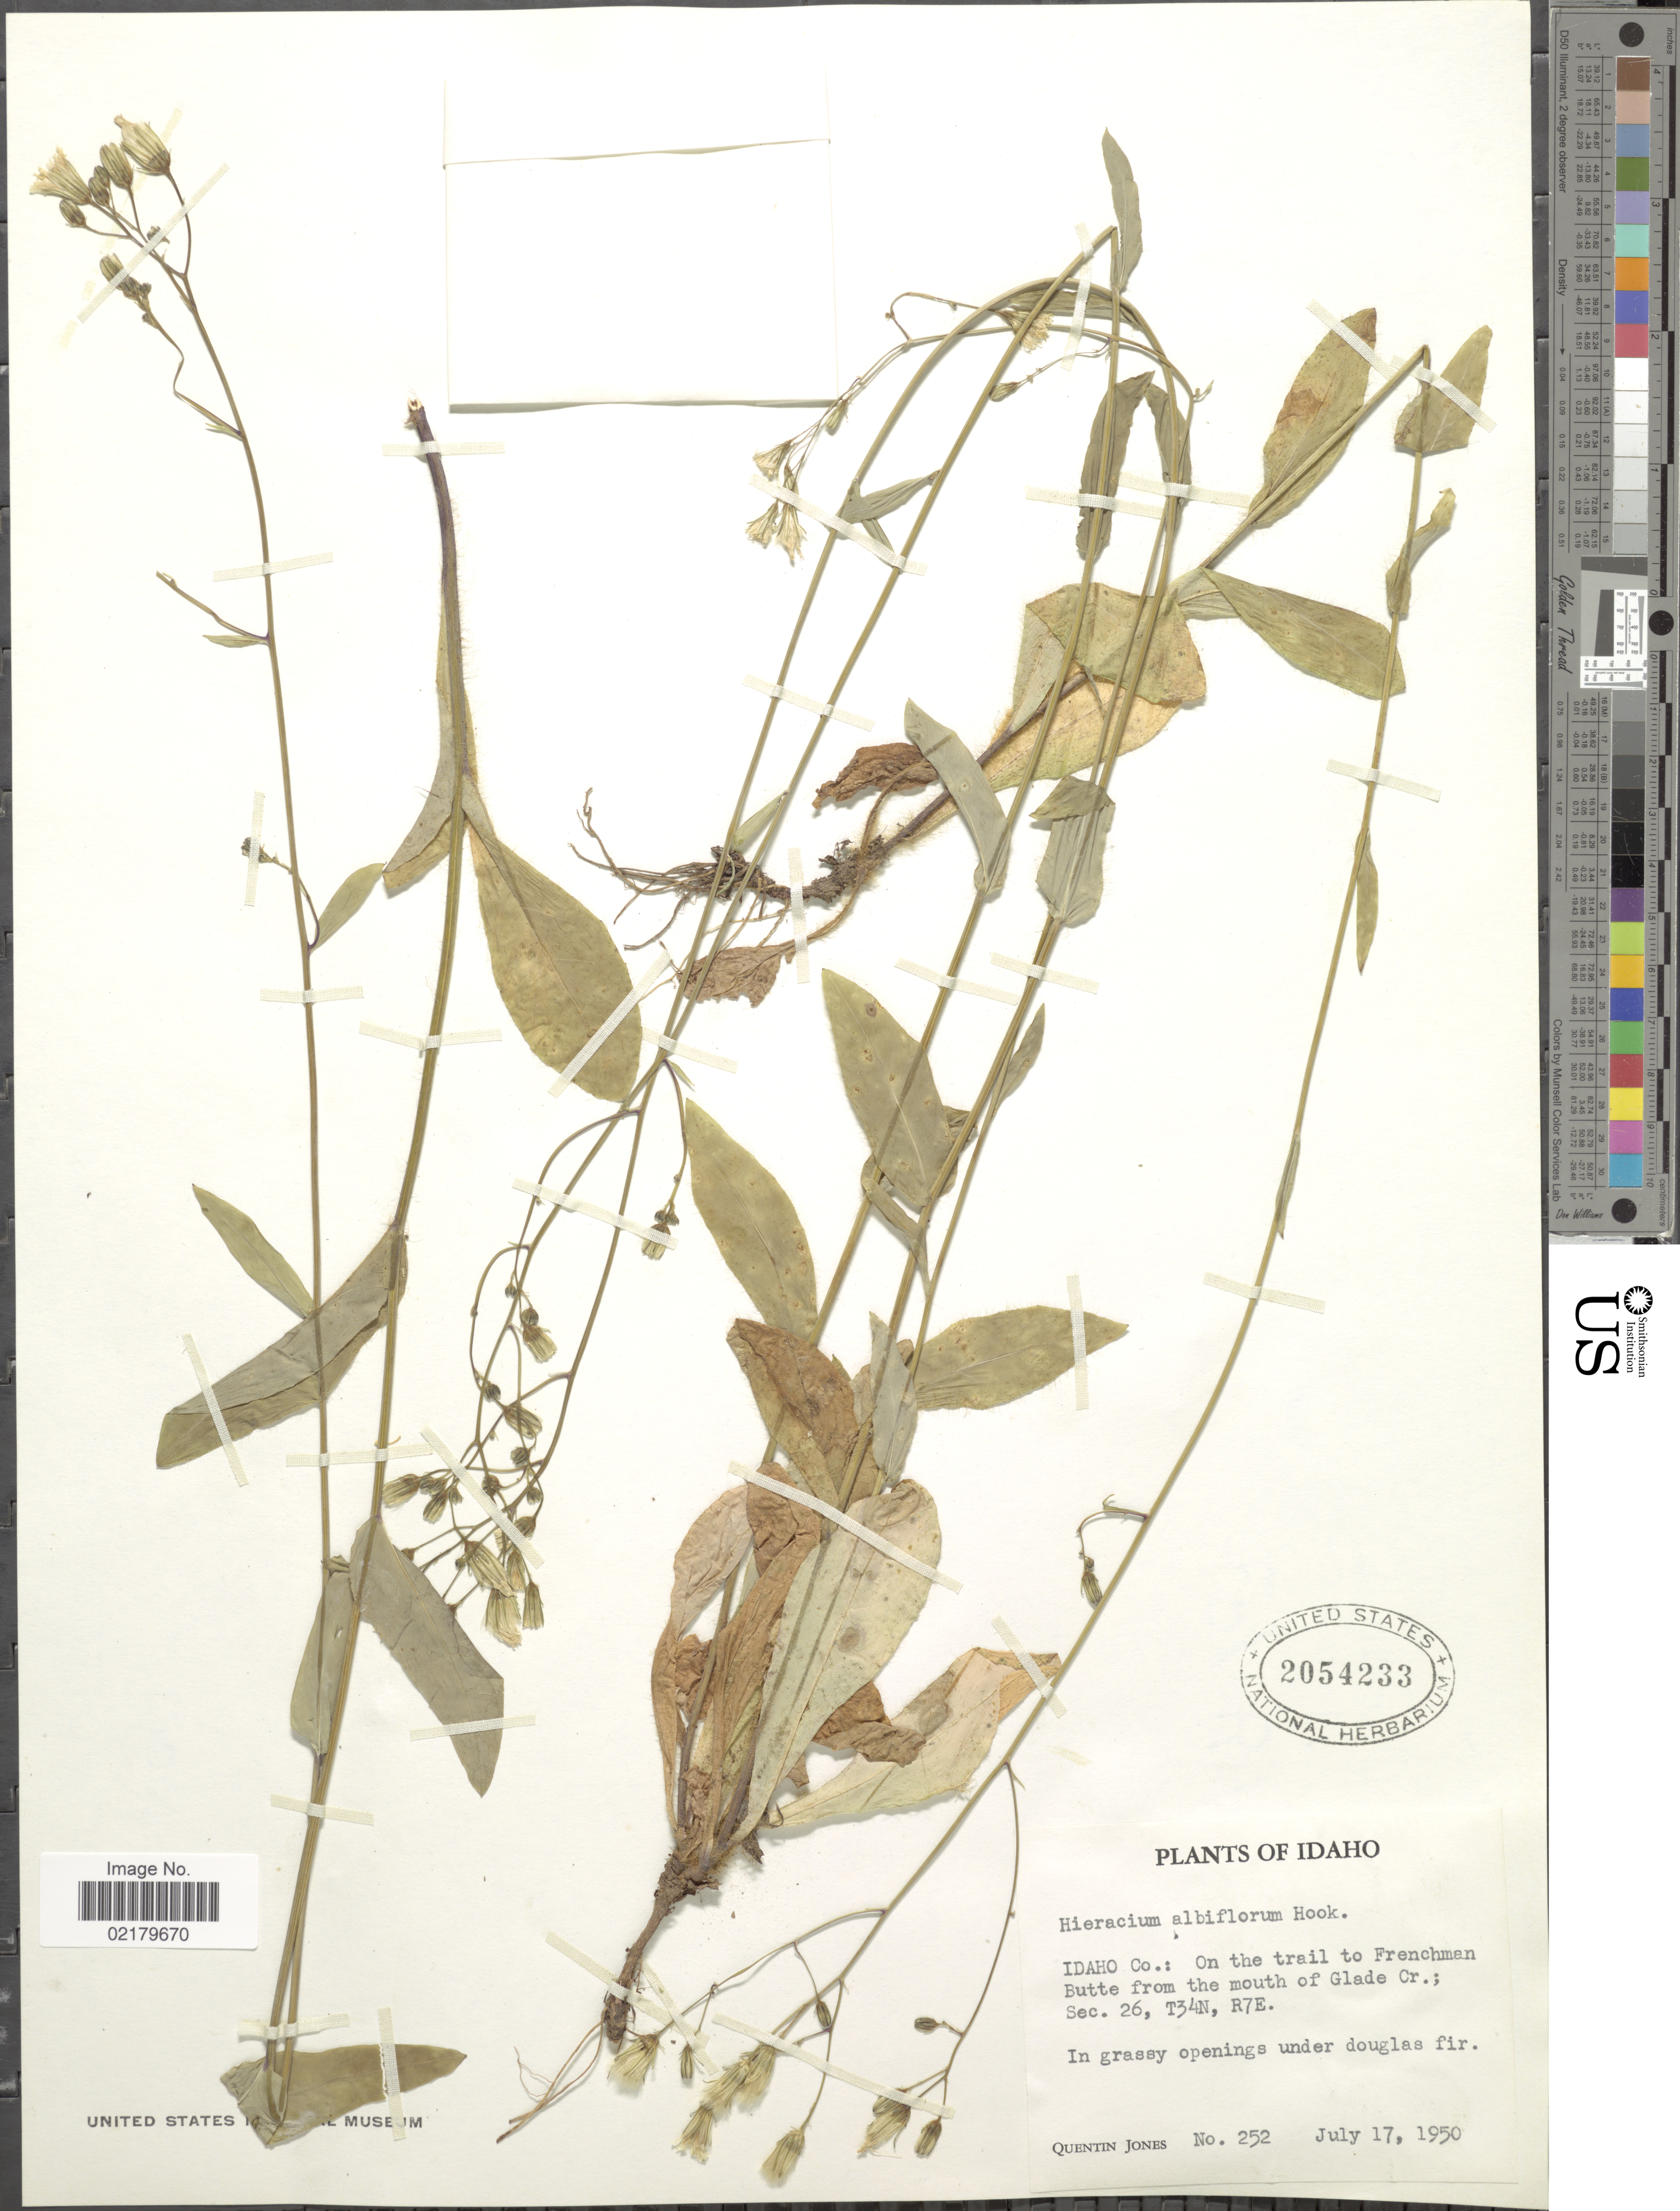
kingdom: Plantae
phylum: Tracheophyta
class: Magnoliopsida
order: Asterales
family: Asteraceae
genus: Hieracium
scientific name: Hieracium albiflorum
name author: Hook.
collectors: Q. Jones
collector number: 252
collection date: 1950-07-17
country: United States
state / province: Idaho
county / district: Idaho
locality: On the trail to Frenchman Butte from the mouth of Glade Cr.; Sec. 26, T34N, R7E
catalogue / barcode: US 2054233